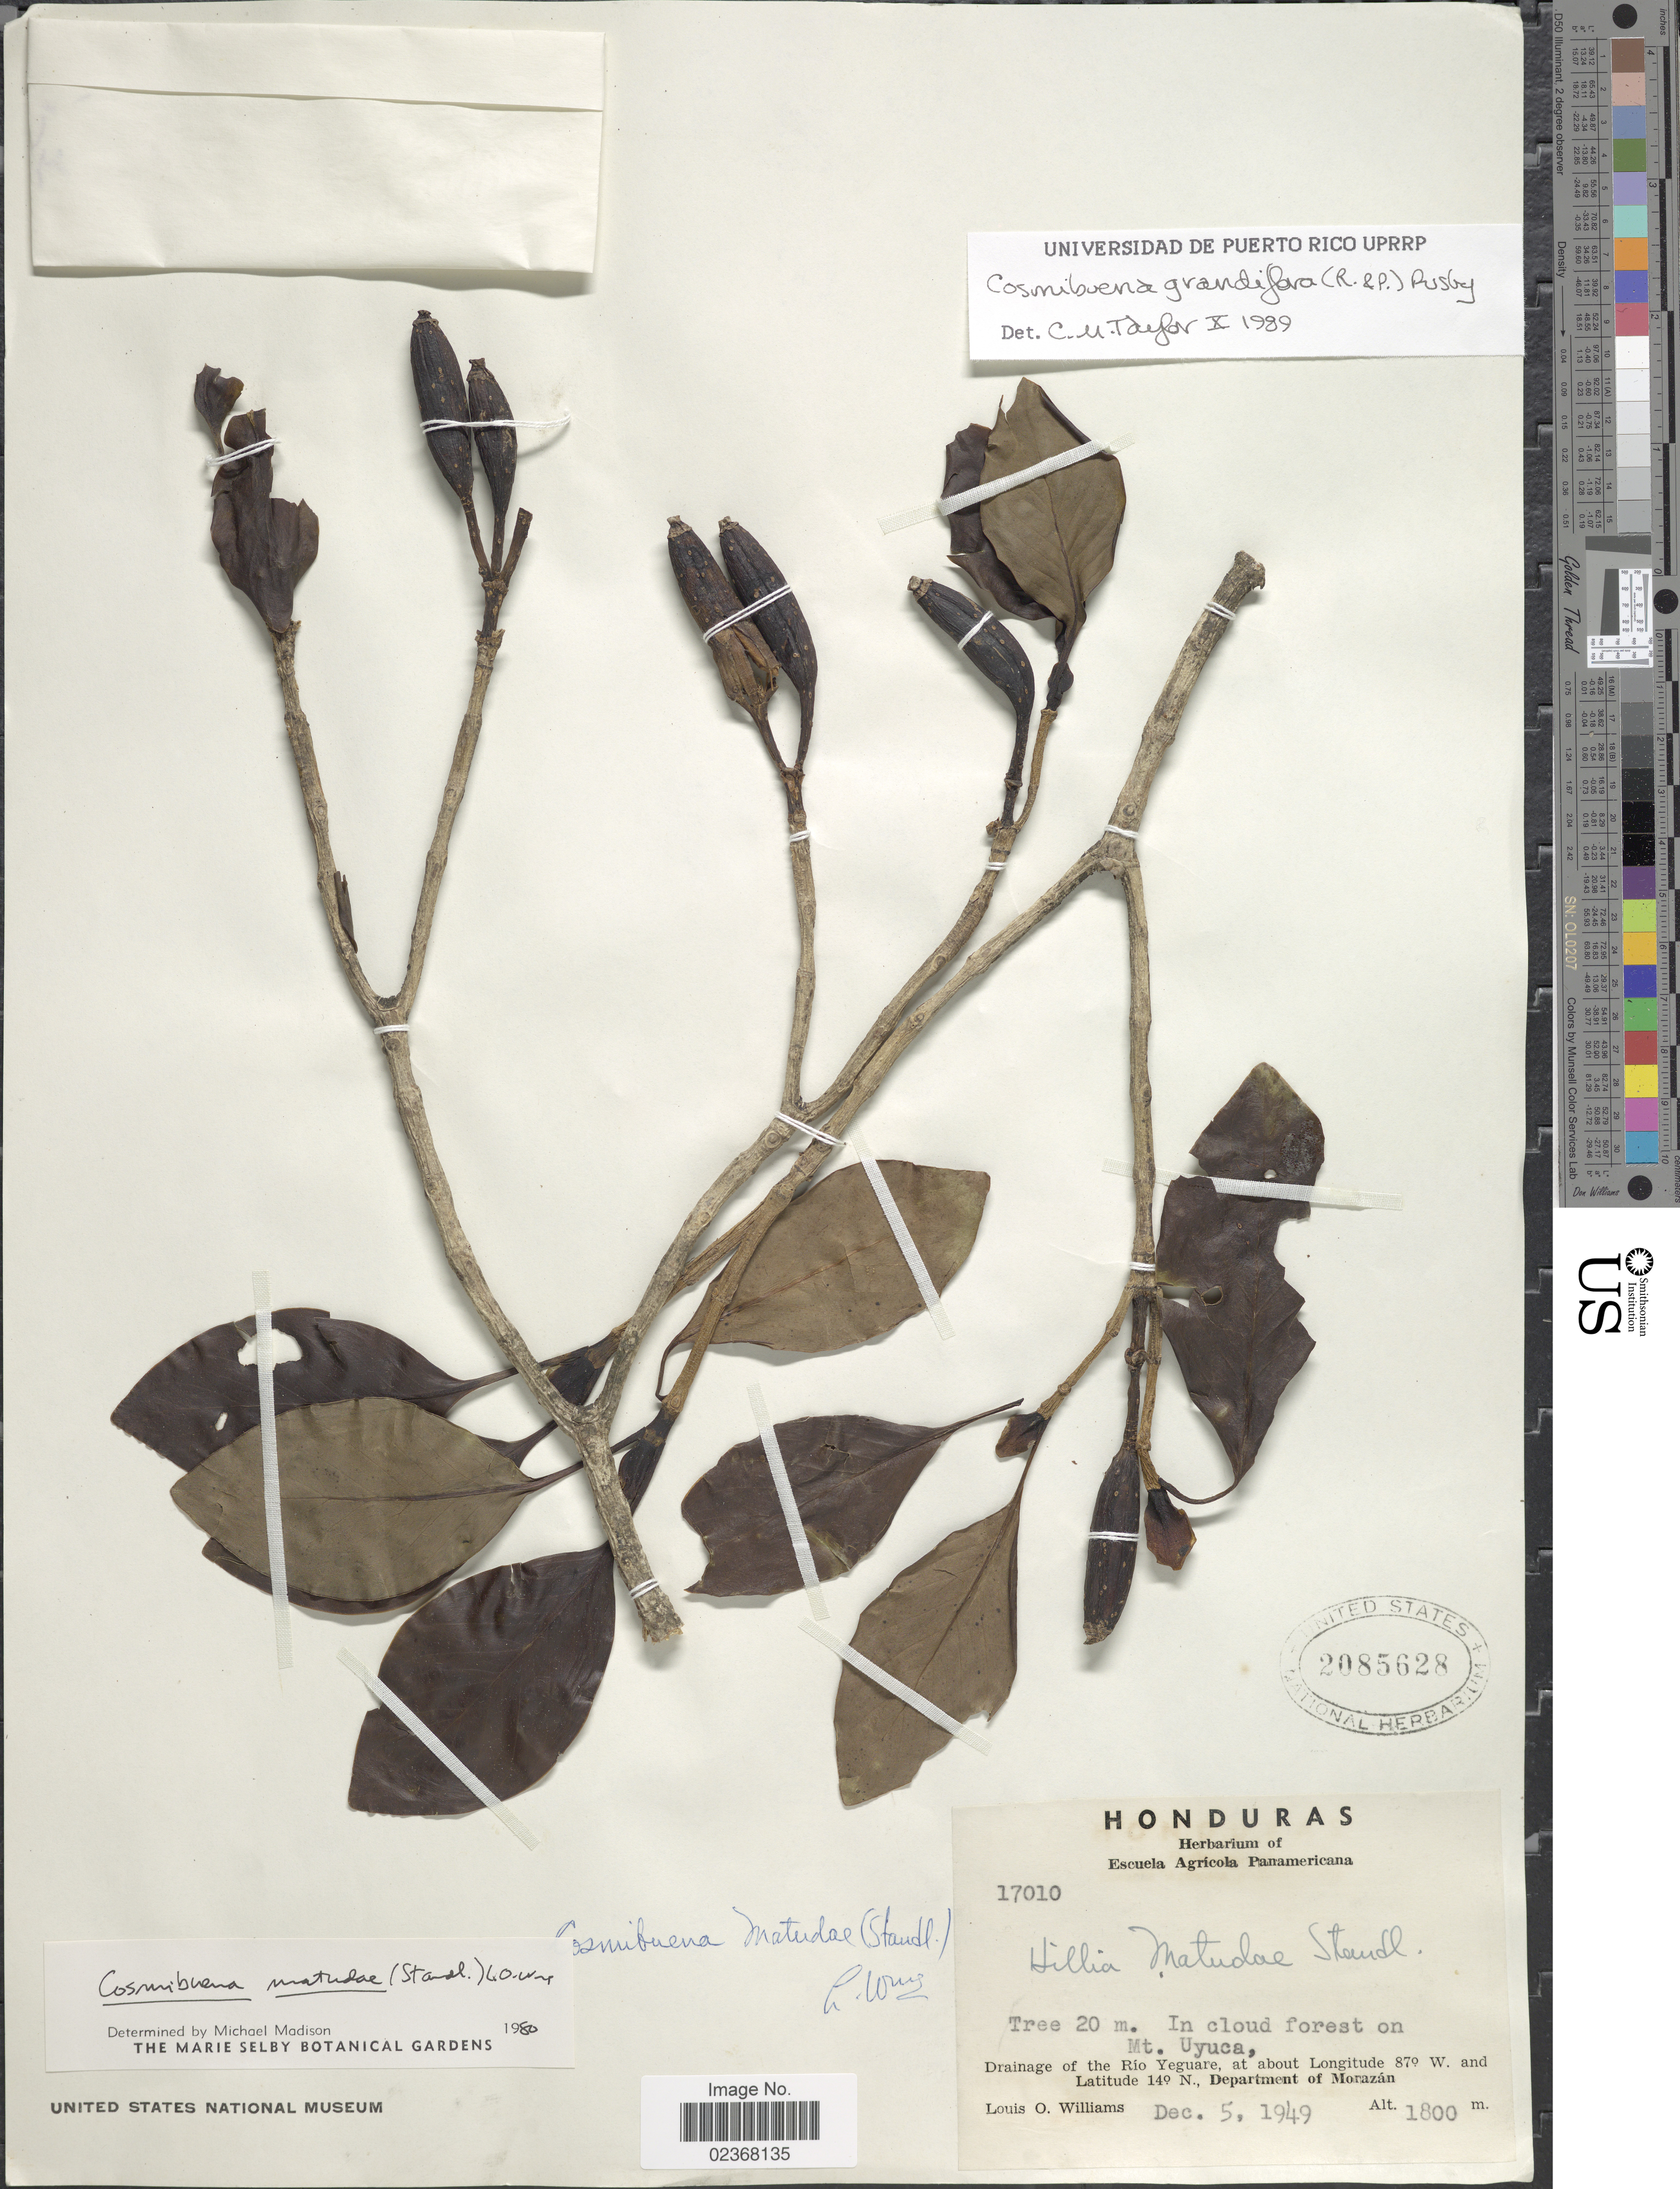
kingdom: Plantae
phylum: Tracheophyta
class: Magnoliopsida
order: Gentianales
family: Rubiaceae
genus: Cosmibuena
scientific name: Cosmibuena grandiflora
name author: (Rose & Pav.) Rusby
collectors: L. O. Williams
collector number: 17010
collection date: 1949-12-05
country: Honduras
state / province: Fco. Morazán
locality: Drainage of the Rio Yeguare, In cloud forest on Mt. Uyuca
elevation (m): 1800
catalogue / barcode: US 2085628